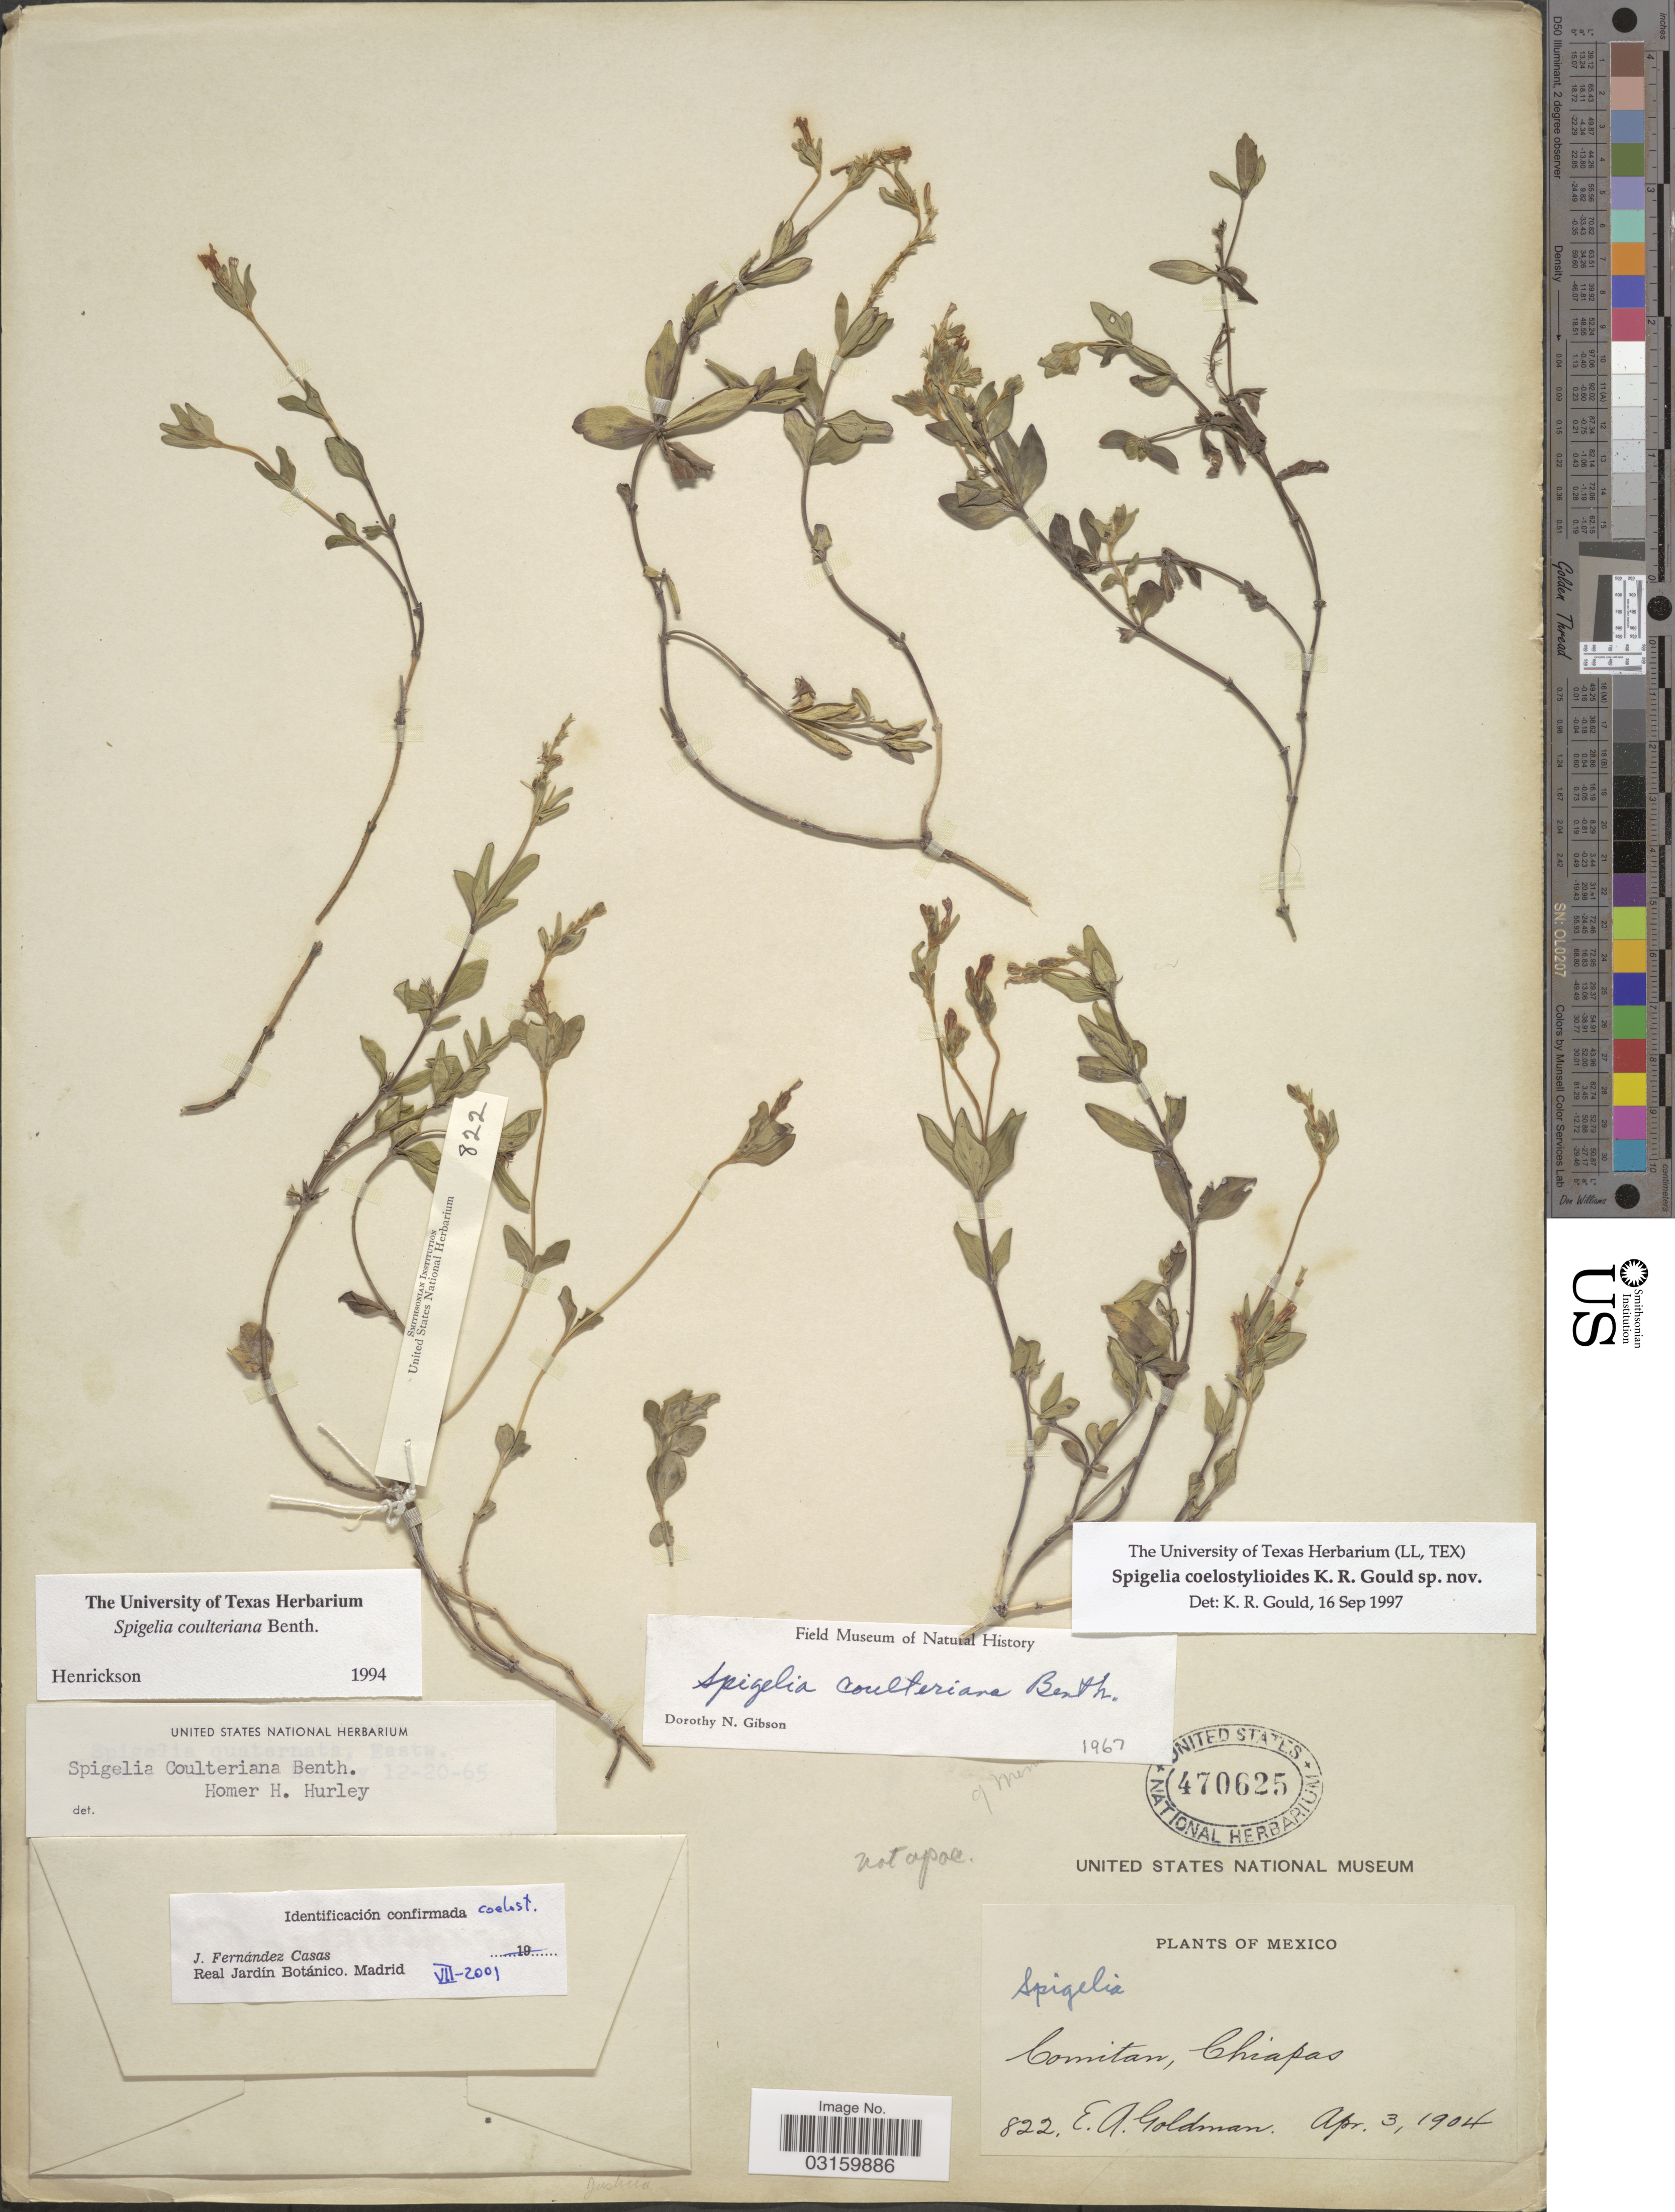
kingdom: Plantae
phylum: Tracheophyta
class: Magnoliopsida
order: Gentianales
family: Loganiaceae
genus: Spigelia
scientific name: Spigelia coelostylioides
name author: K. R. Gould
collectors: E. A. Goldman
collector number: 822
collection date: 1904-04-03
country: Mexico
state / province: Chiapas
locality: Comitan.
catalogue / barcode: US 470625